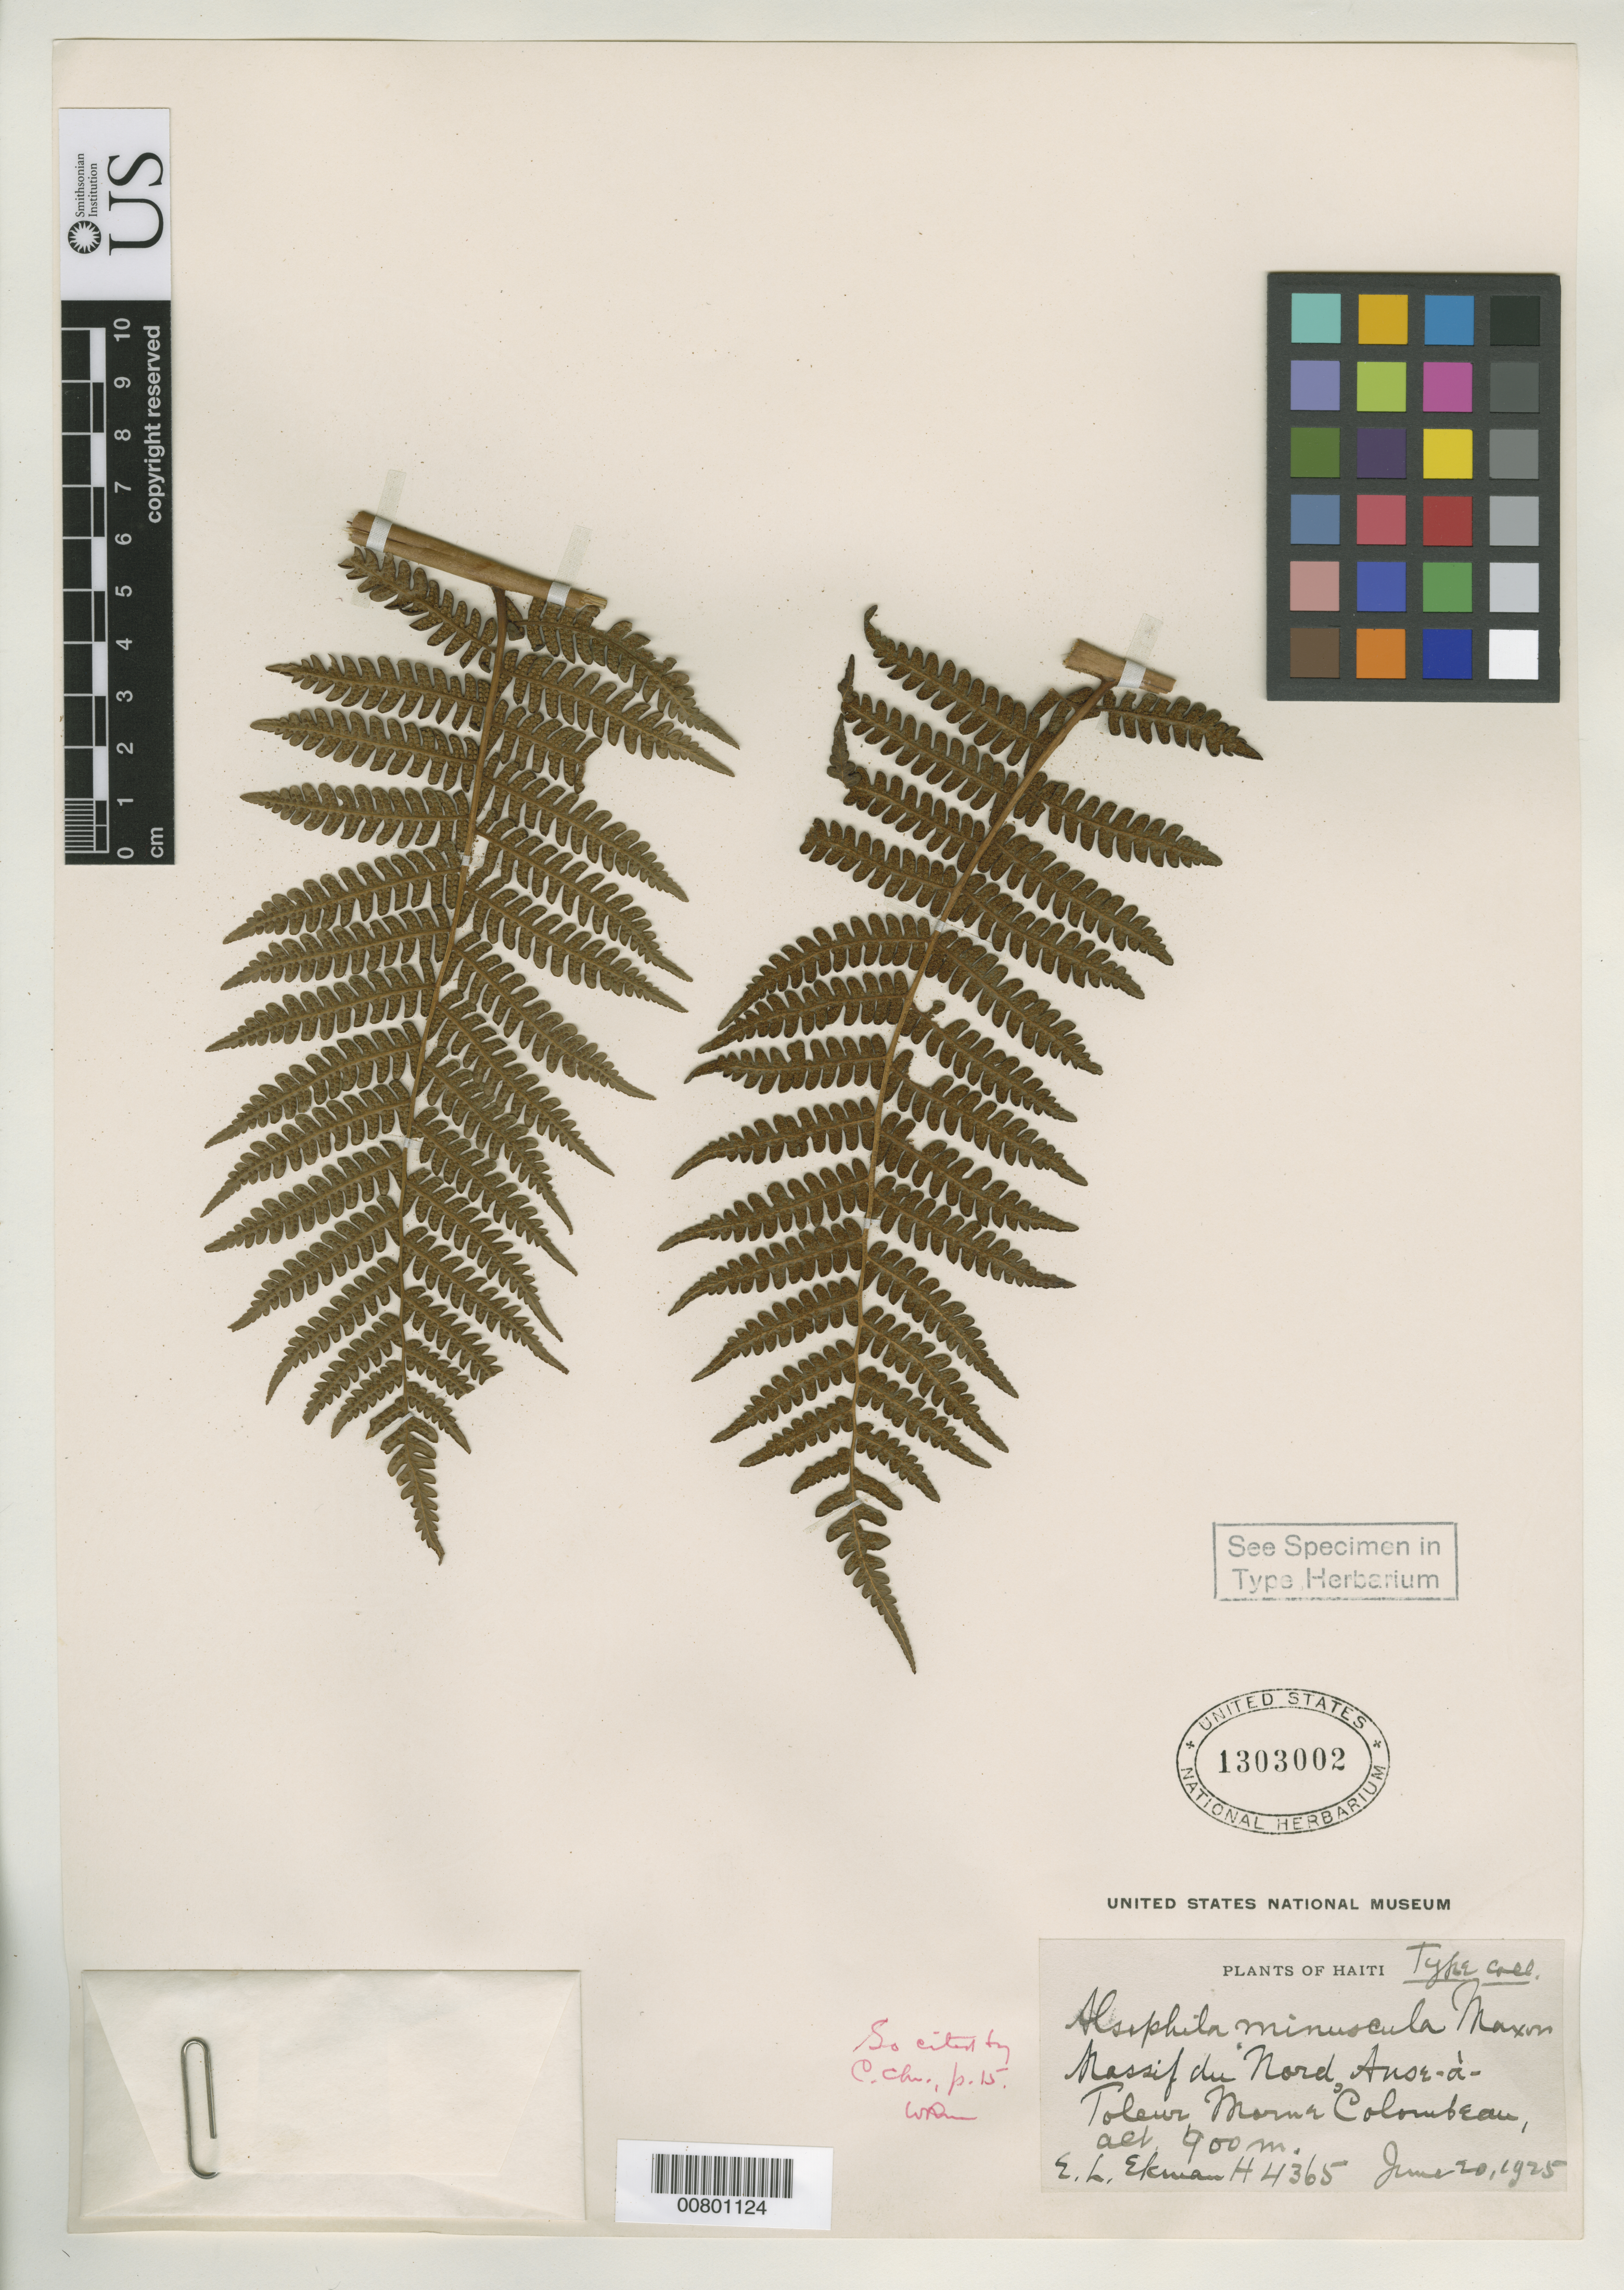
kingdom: Plantae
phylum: Tracheophyta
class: Polypodiopsida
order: Cyatheales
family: Cyatheaceae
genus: Hemitelia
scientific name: Hemitelia minuscula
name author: Maxon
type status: Isotype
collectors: E. L. Ekman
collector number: H4365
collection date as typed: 20 Jun 1925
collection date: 1925-06-20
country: Haiti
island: Hispaniola Island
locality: Massif du Nord, Anse-a-Foleur, Morne Colombeau.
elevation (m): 900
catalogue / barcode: US 1303002